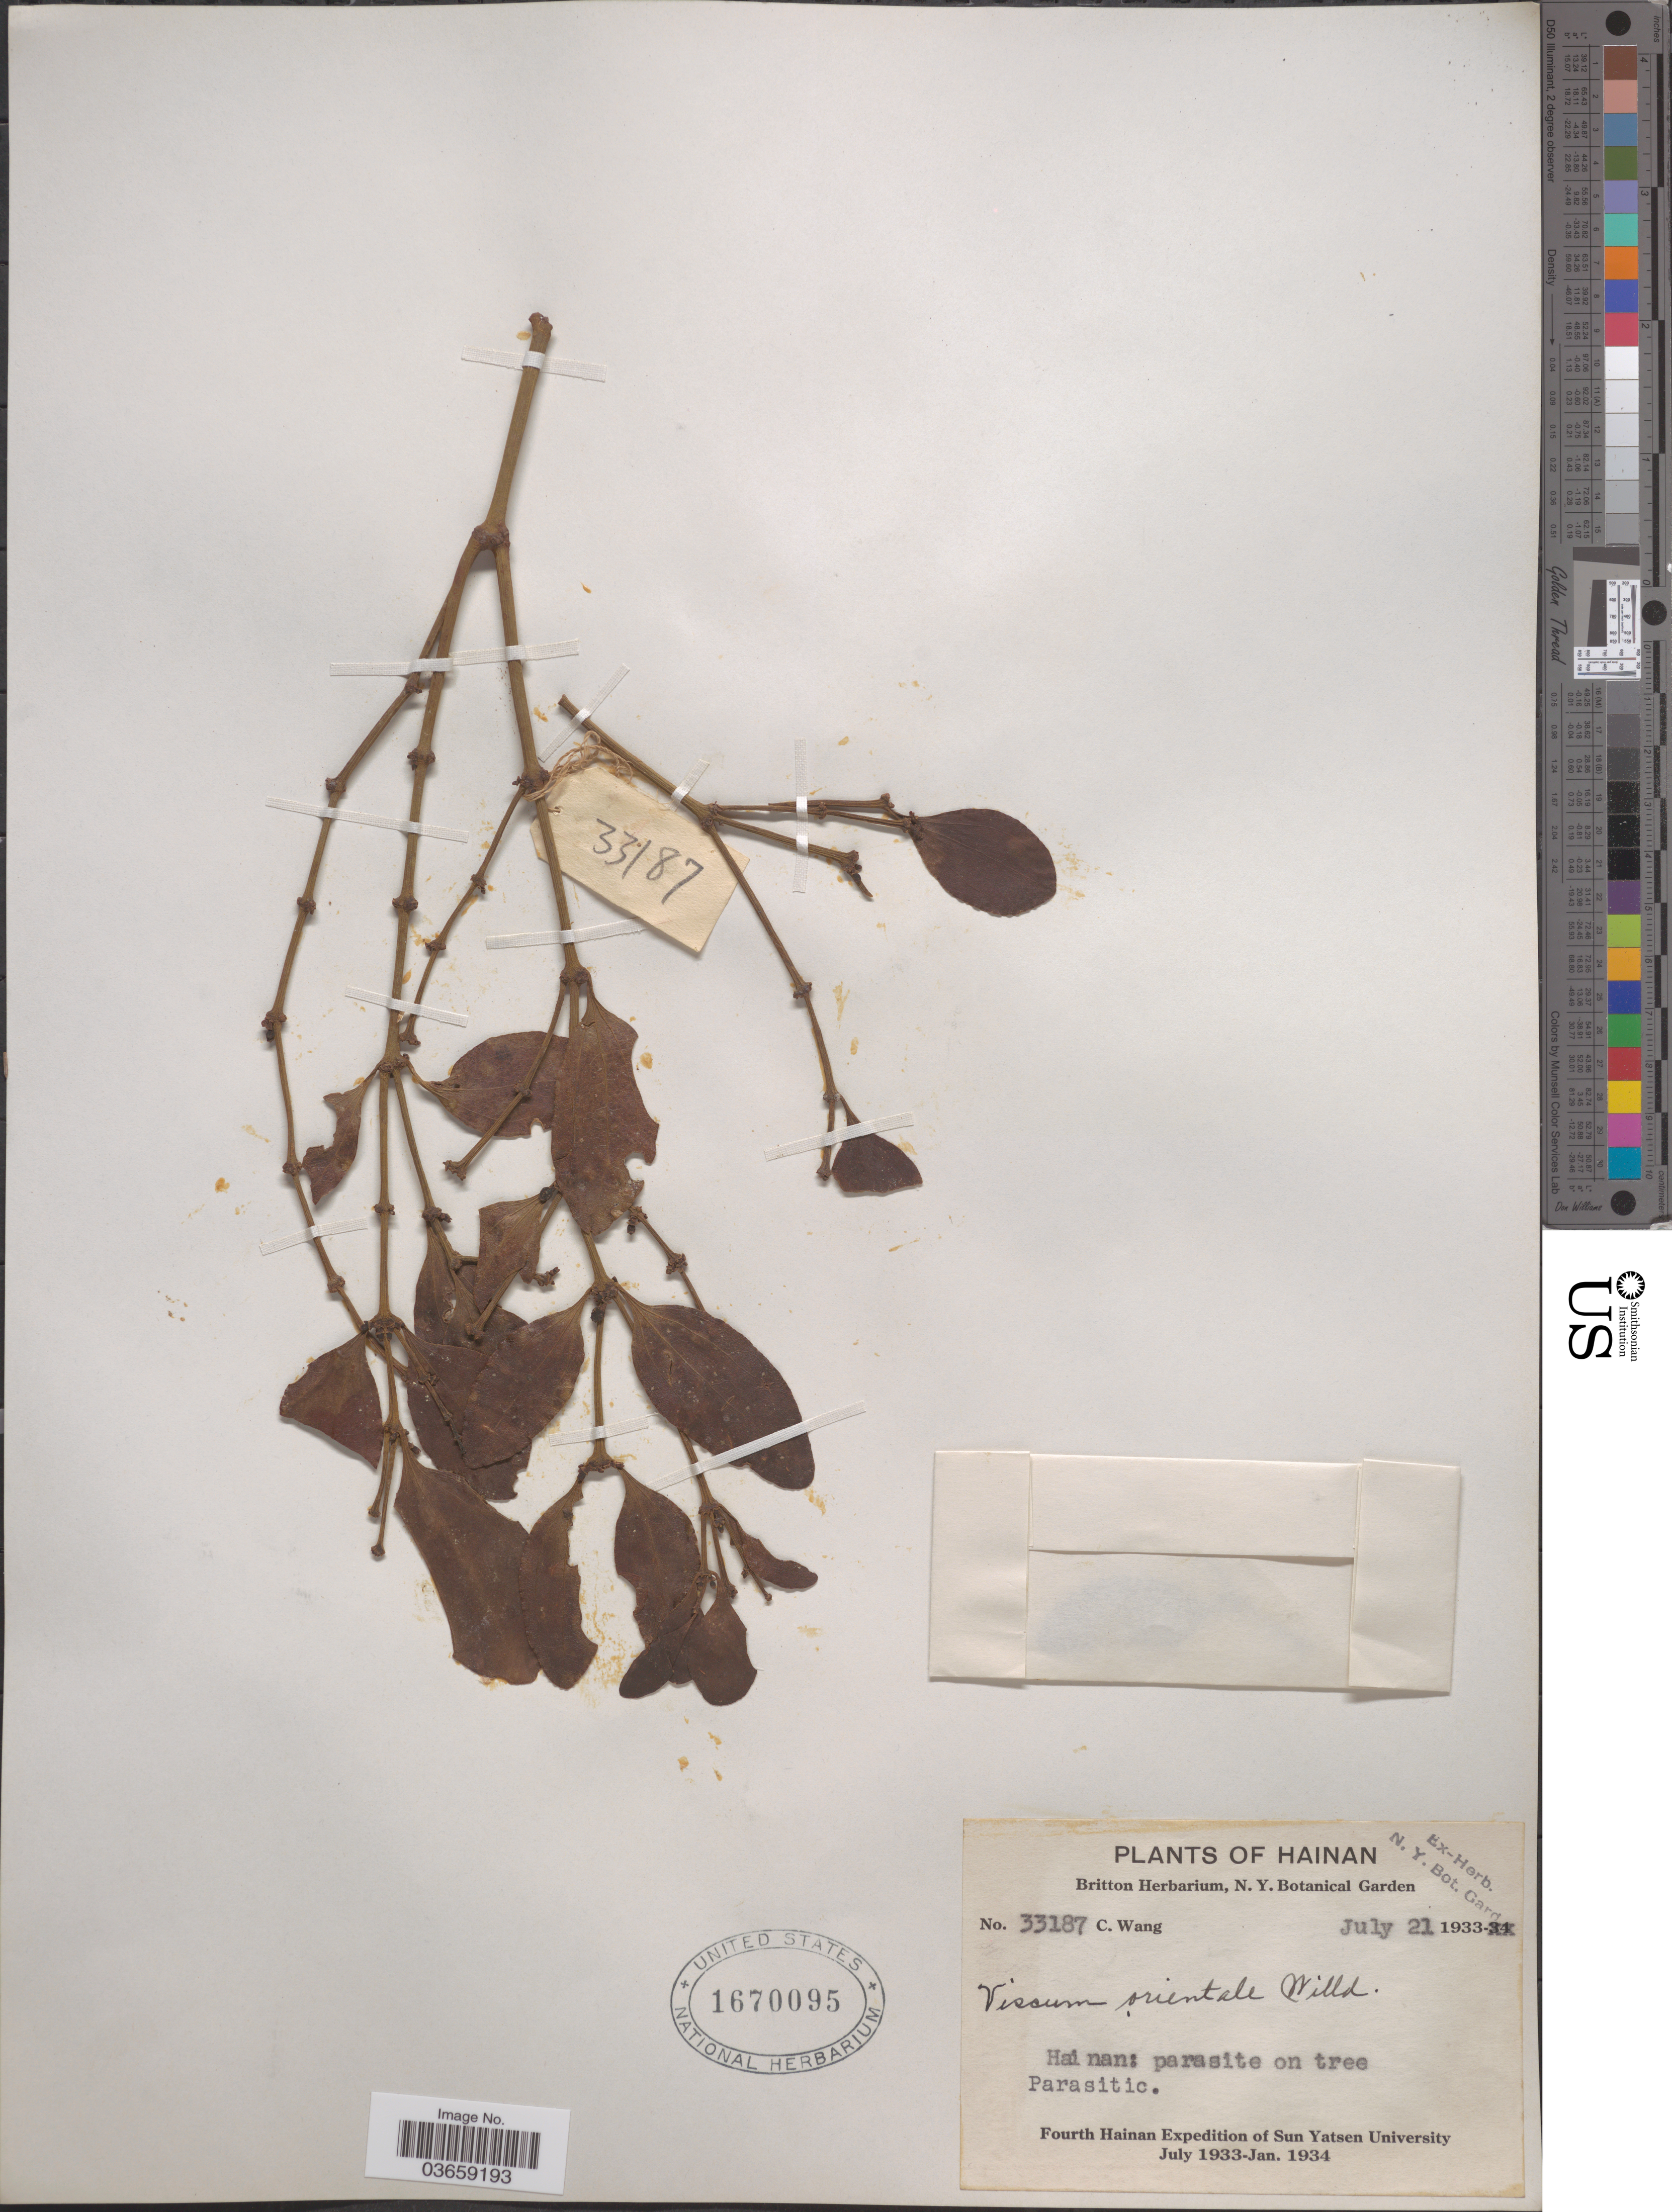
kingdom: Plantae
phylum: Tracheophyta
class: Magnoliopsida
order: Santalales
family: Viscaceae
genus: Viscum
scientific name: Viscum orientale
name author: DC.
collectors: C. Wang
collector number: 33187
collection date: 1933-07-21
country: China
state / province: Hainan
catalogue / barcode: US 1670095